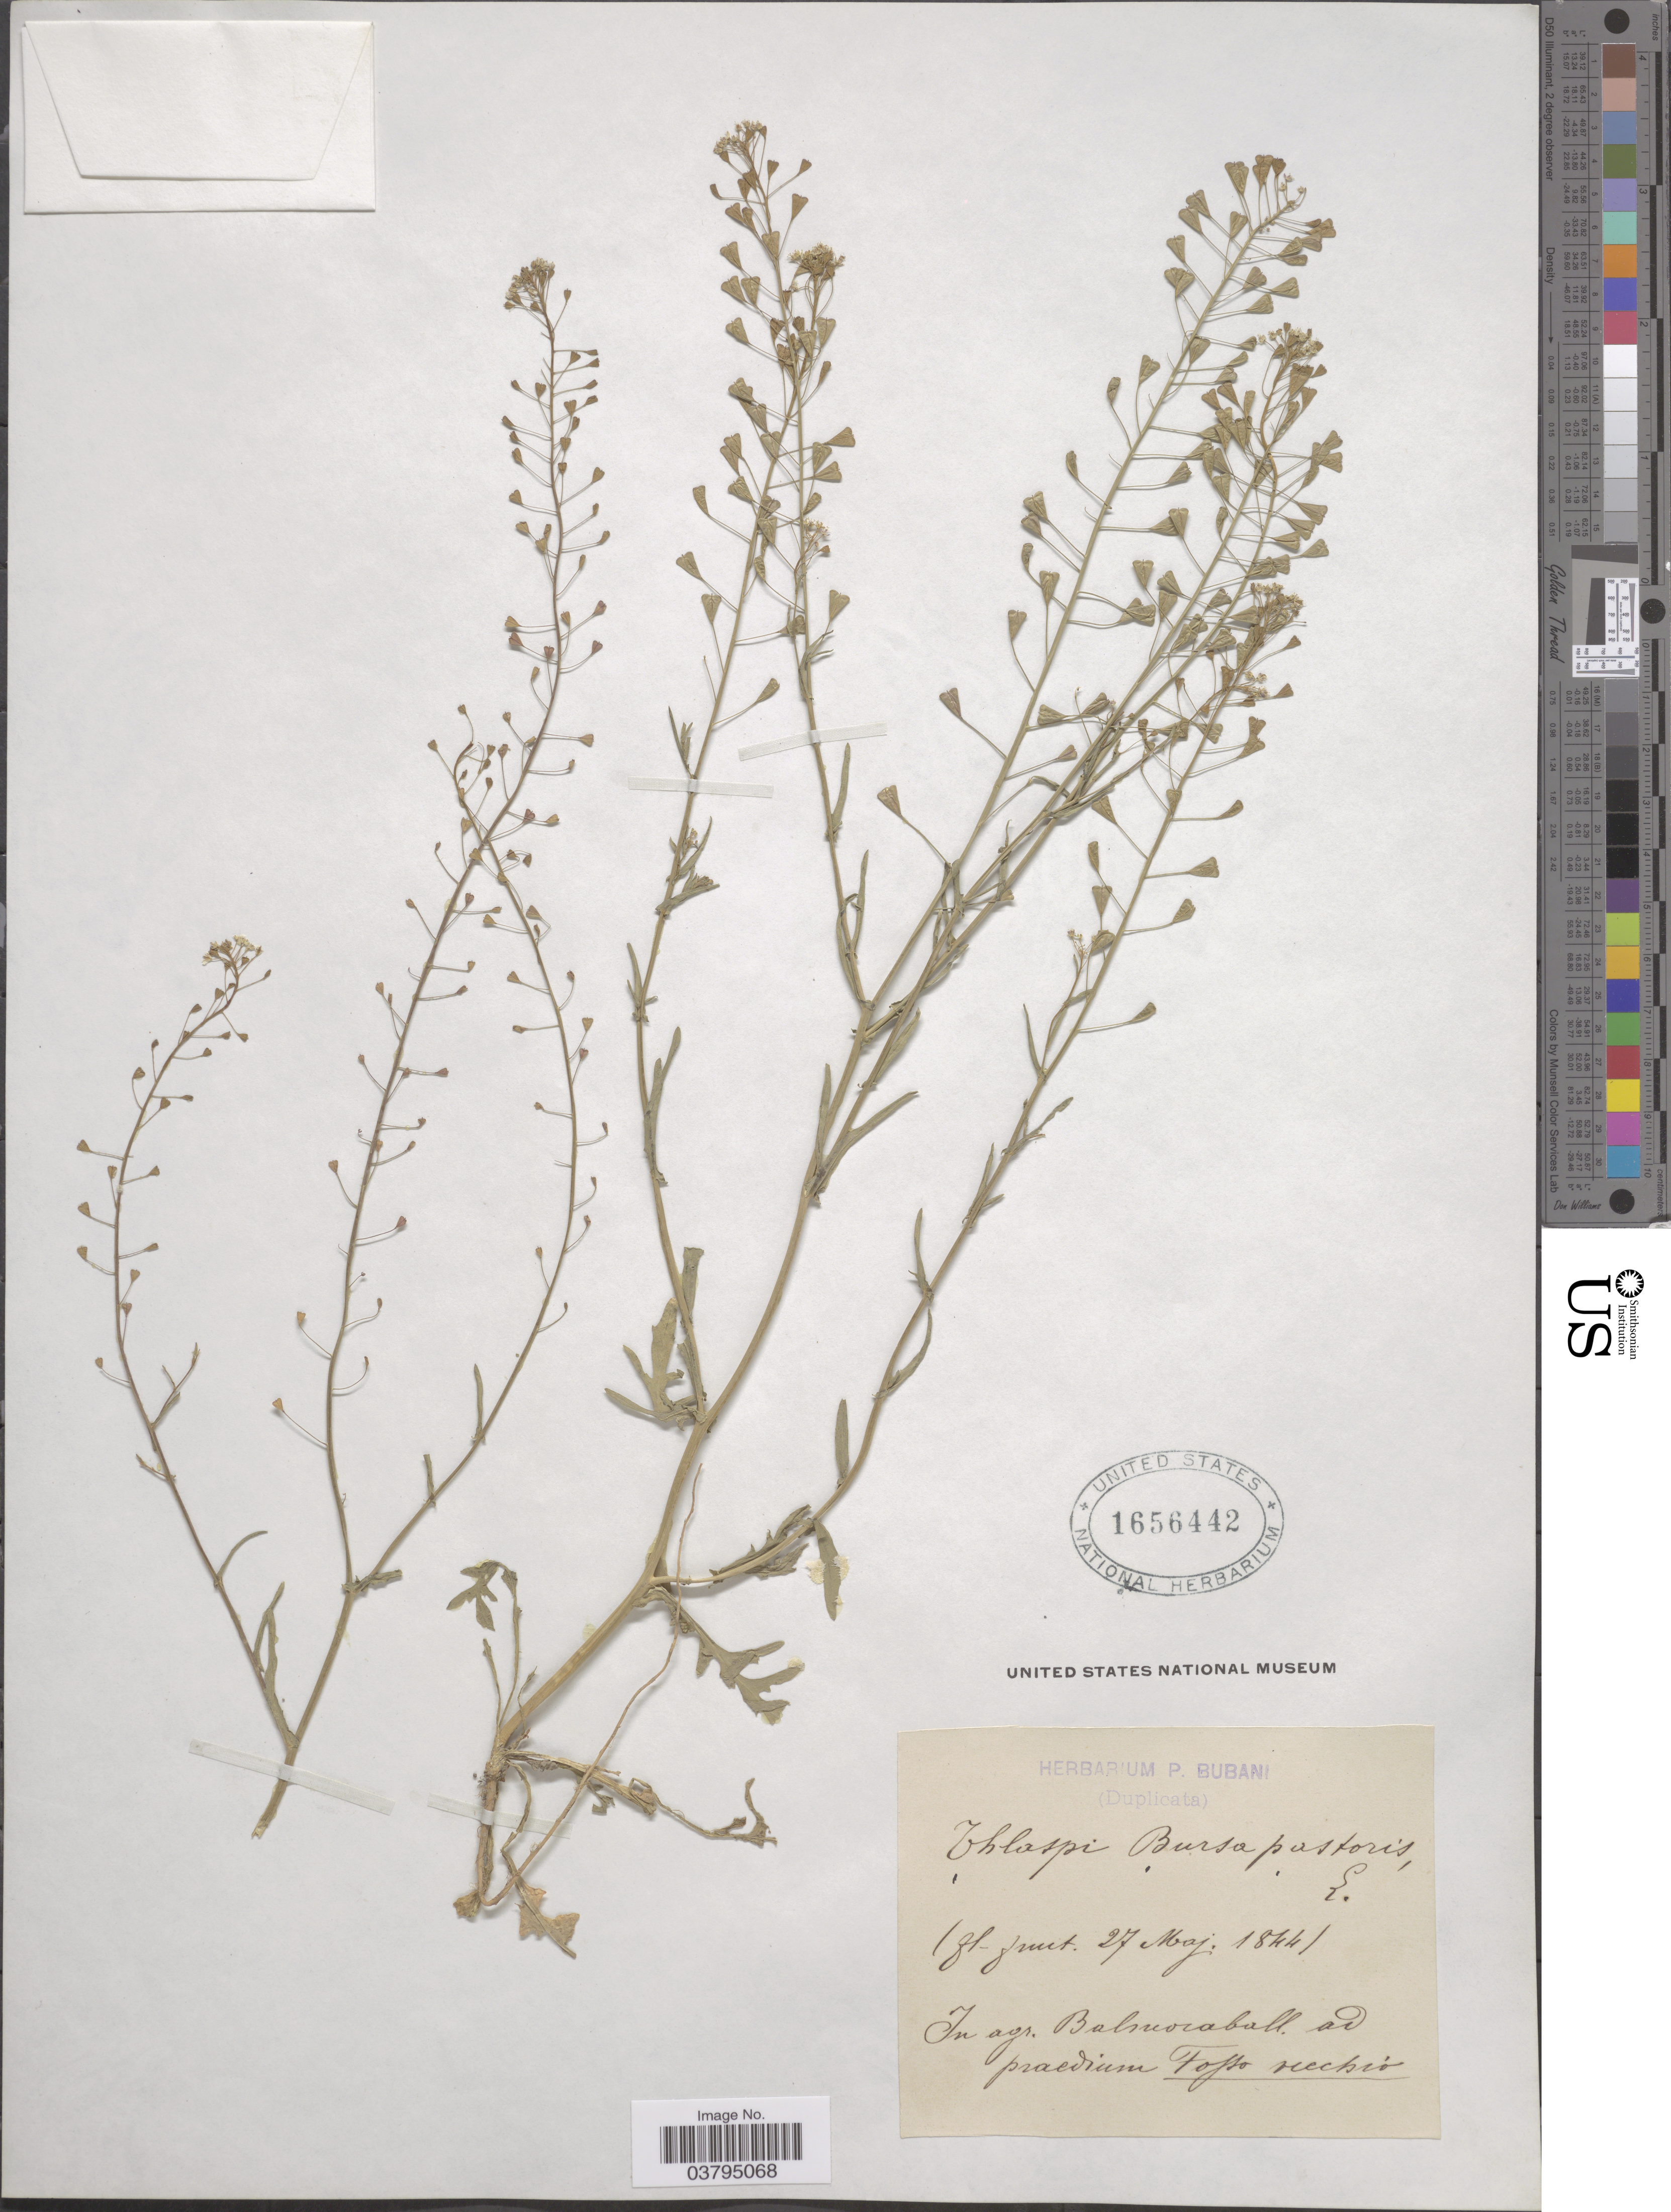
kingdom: Plantae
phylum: Tracheophyta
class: Magnoliopsida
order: Brassicales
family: Brassicaceae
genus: Capsella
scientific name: Capsella bursa-pastoris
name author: (L.) Medik.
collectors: ex herb. P. Bubani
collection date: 1844-05-27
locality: In agr. Balmocaball [interpreted] ad praedium Fojso mechió. [interpreted]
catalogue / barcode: US 1656442